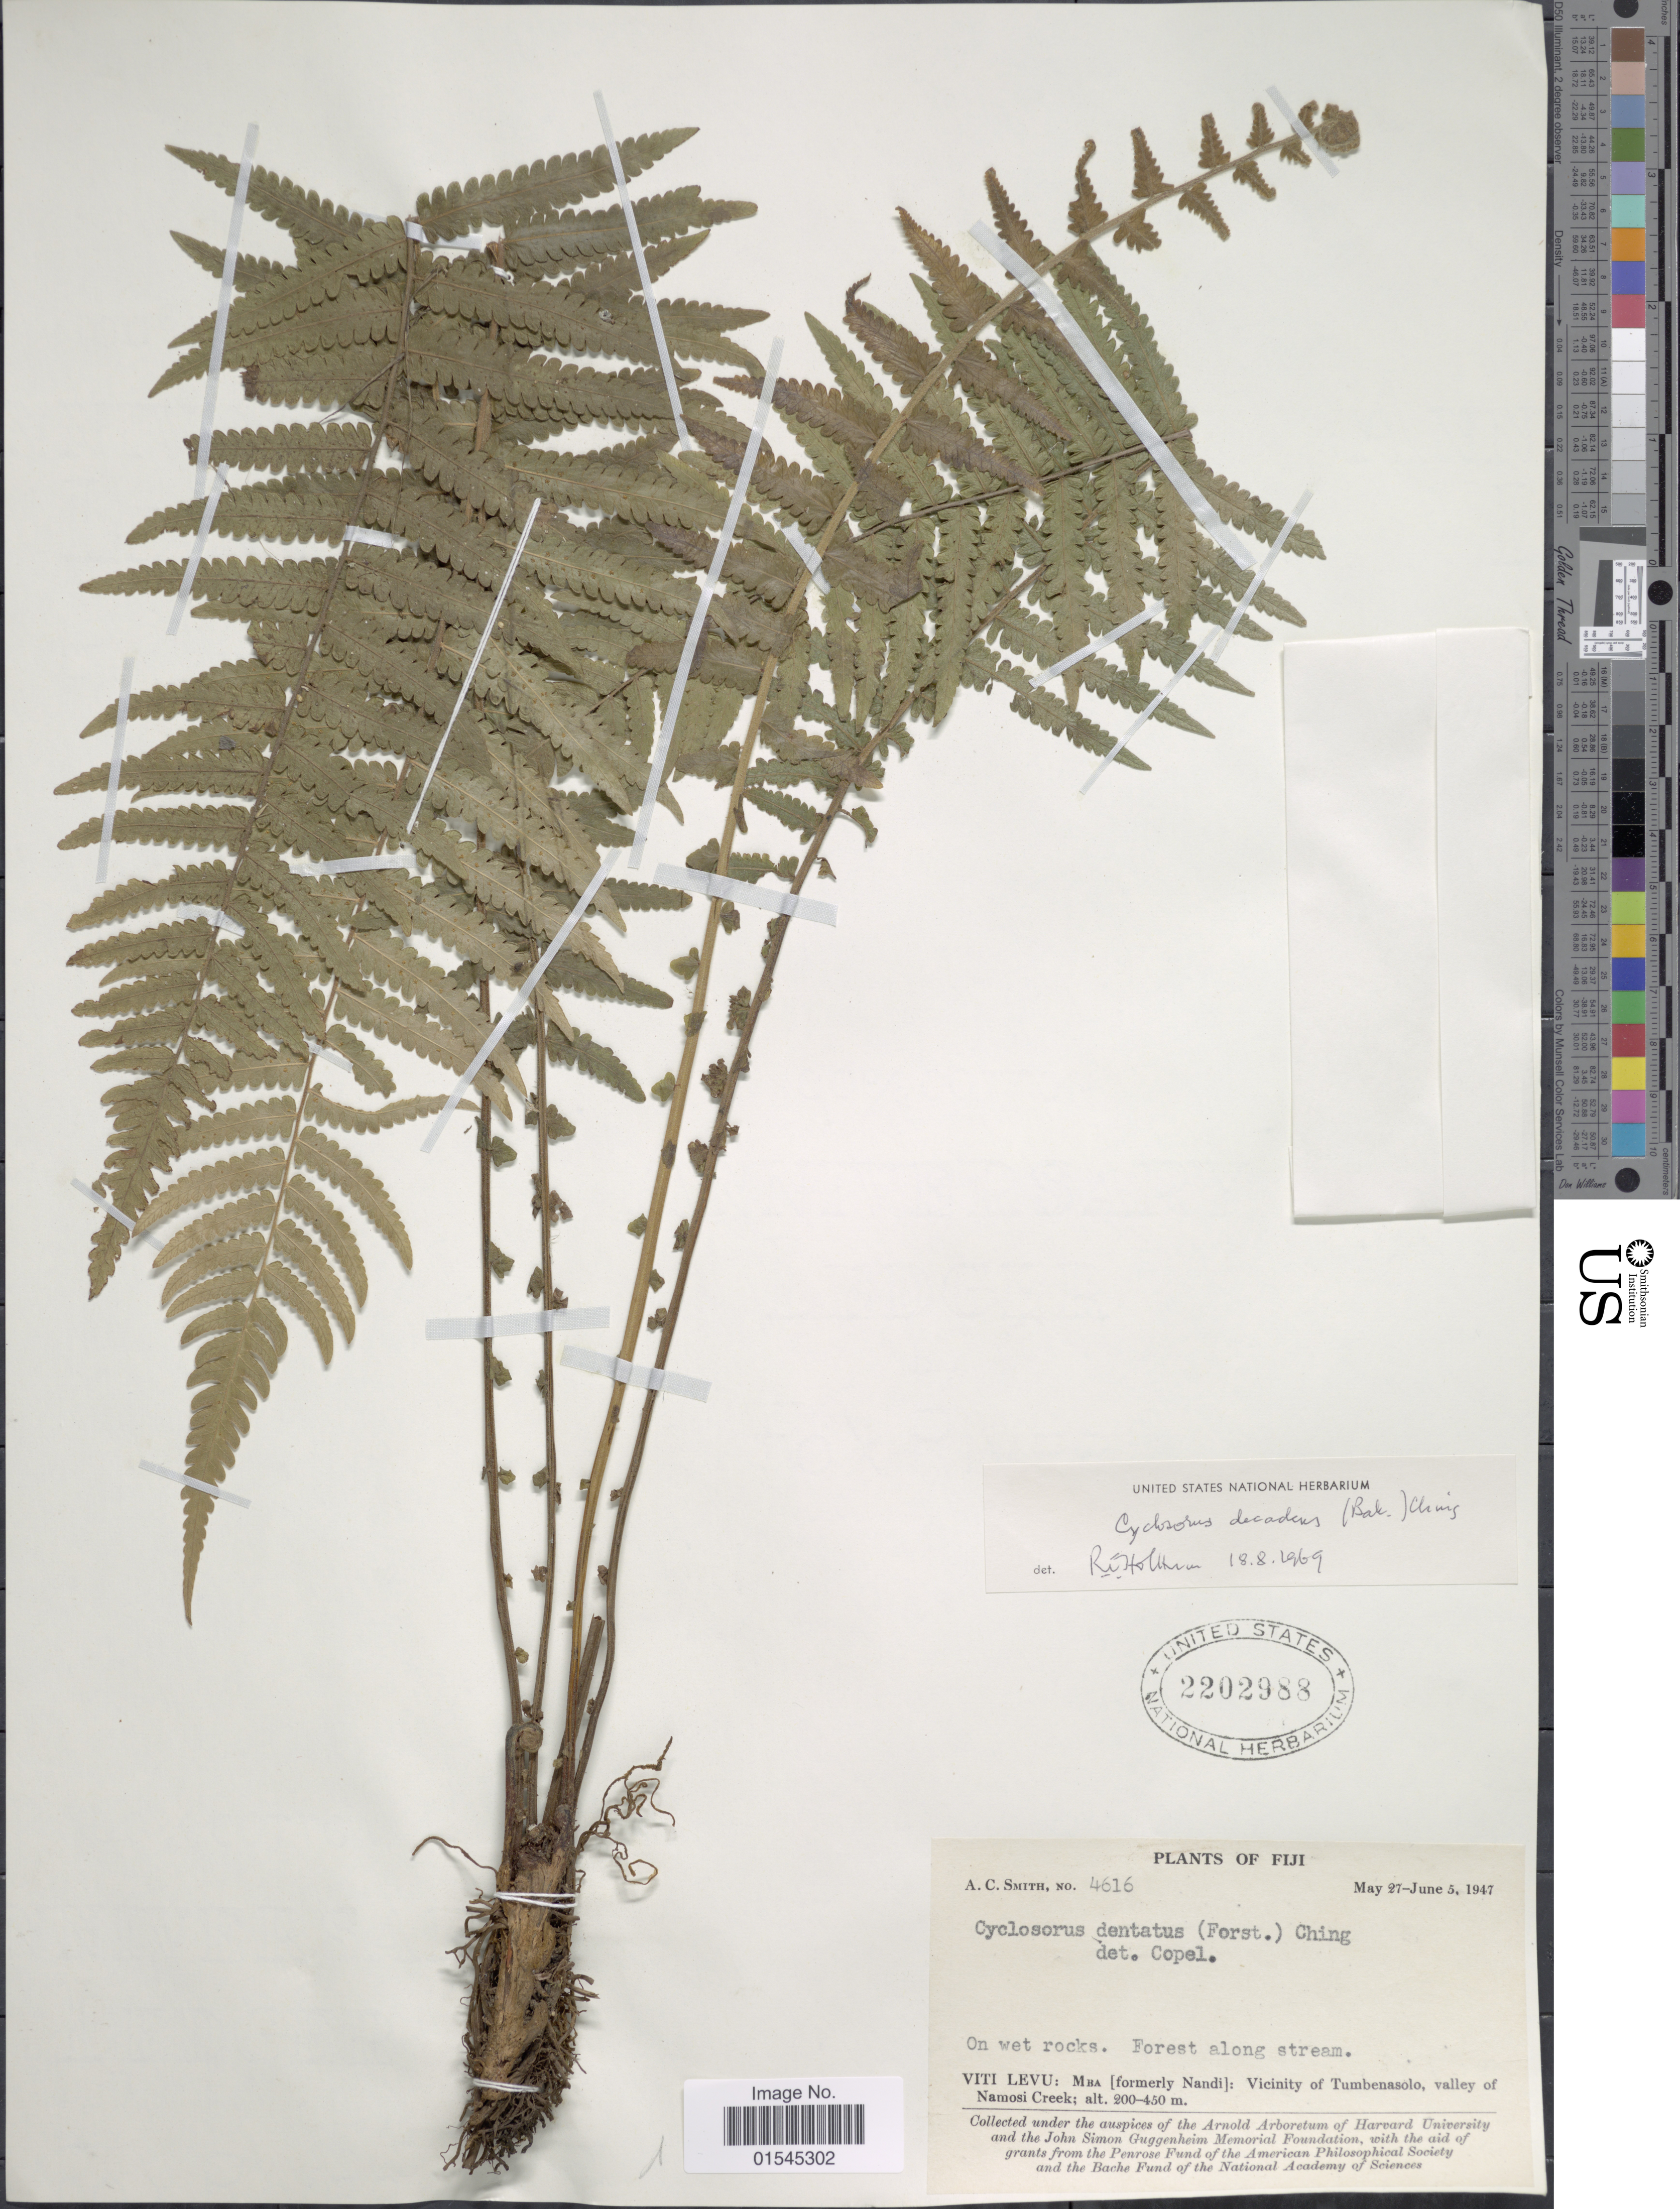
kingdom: Plantae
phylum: Tracheophyta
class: Polypodiopsida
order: Polypodiales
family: Thelypteridaceae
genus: Sphaerostephanos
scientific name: Sphaerostephanos decadens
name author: (Baker) Holttum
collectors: A. C. Smith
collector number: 4616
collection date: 1947-05-27/1947-06-05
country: Fiji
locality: Viti Levu: Mba (formerly Nandi): Vicinity of Tumbenasolo, valley of Namosi Creek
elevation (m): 200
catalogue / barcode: US 2202988